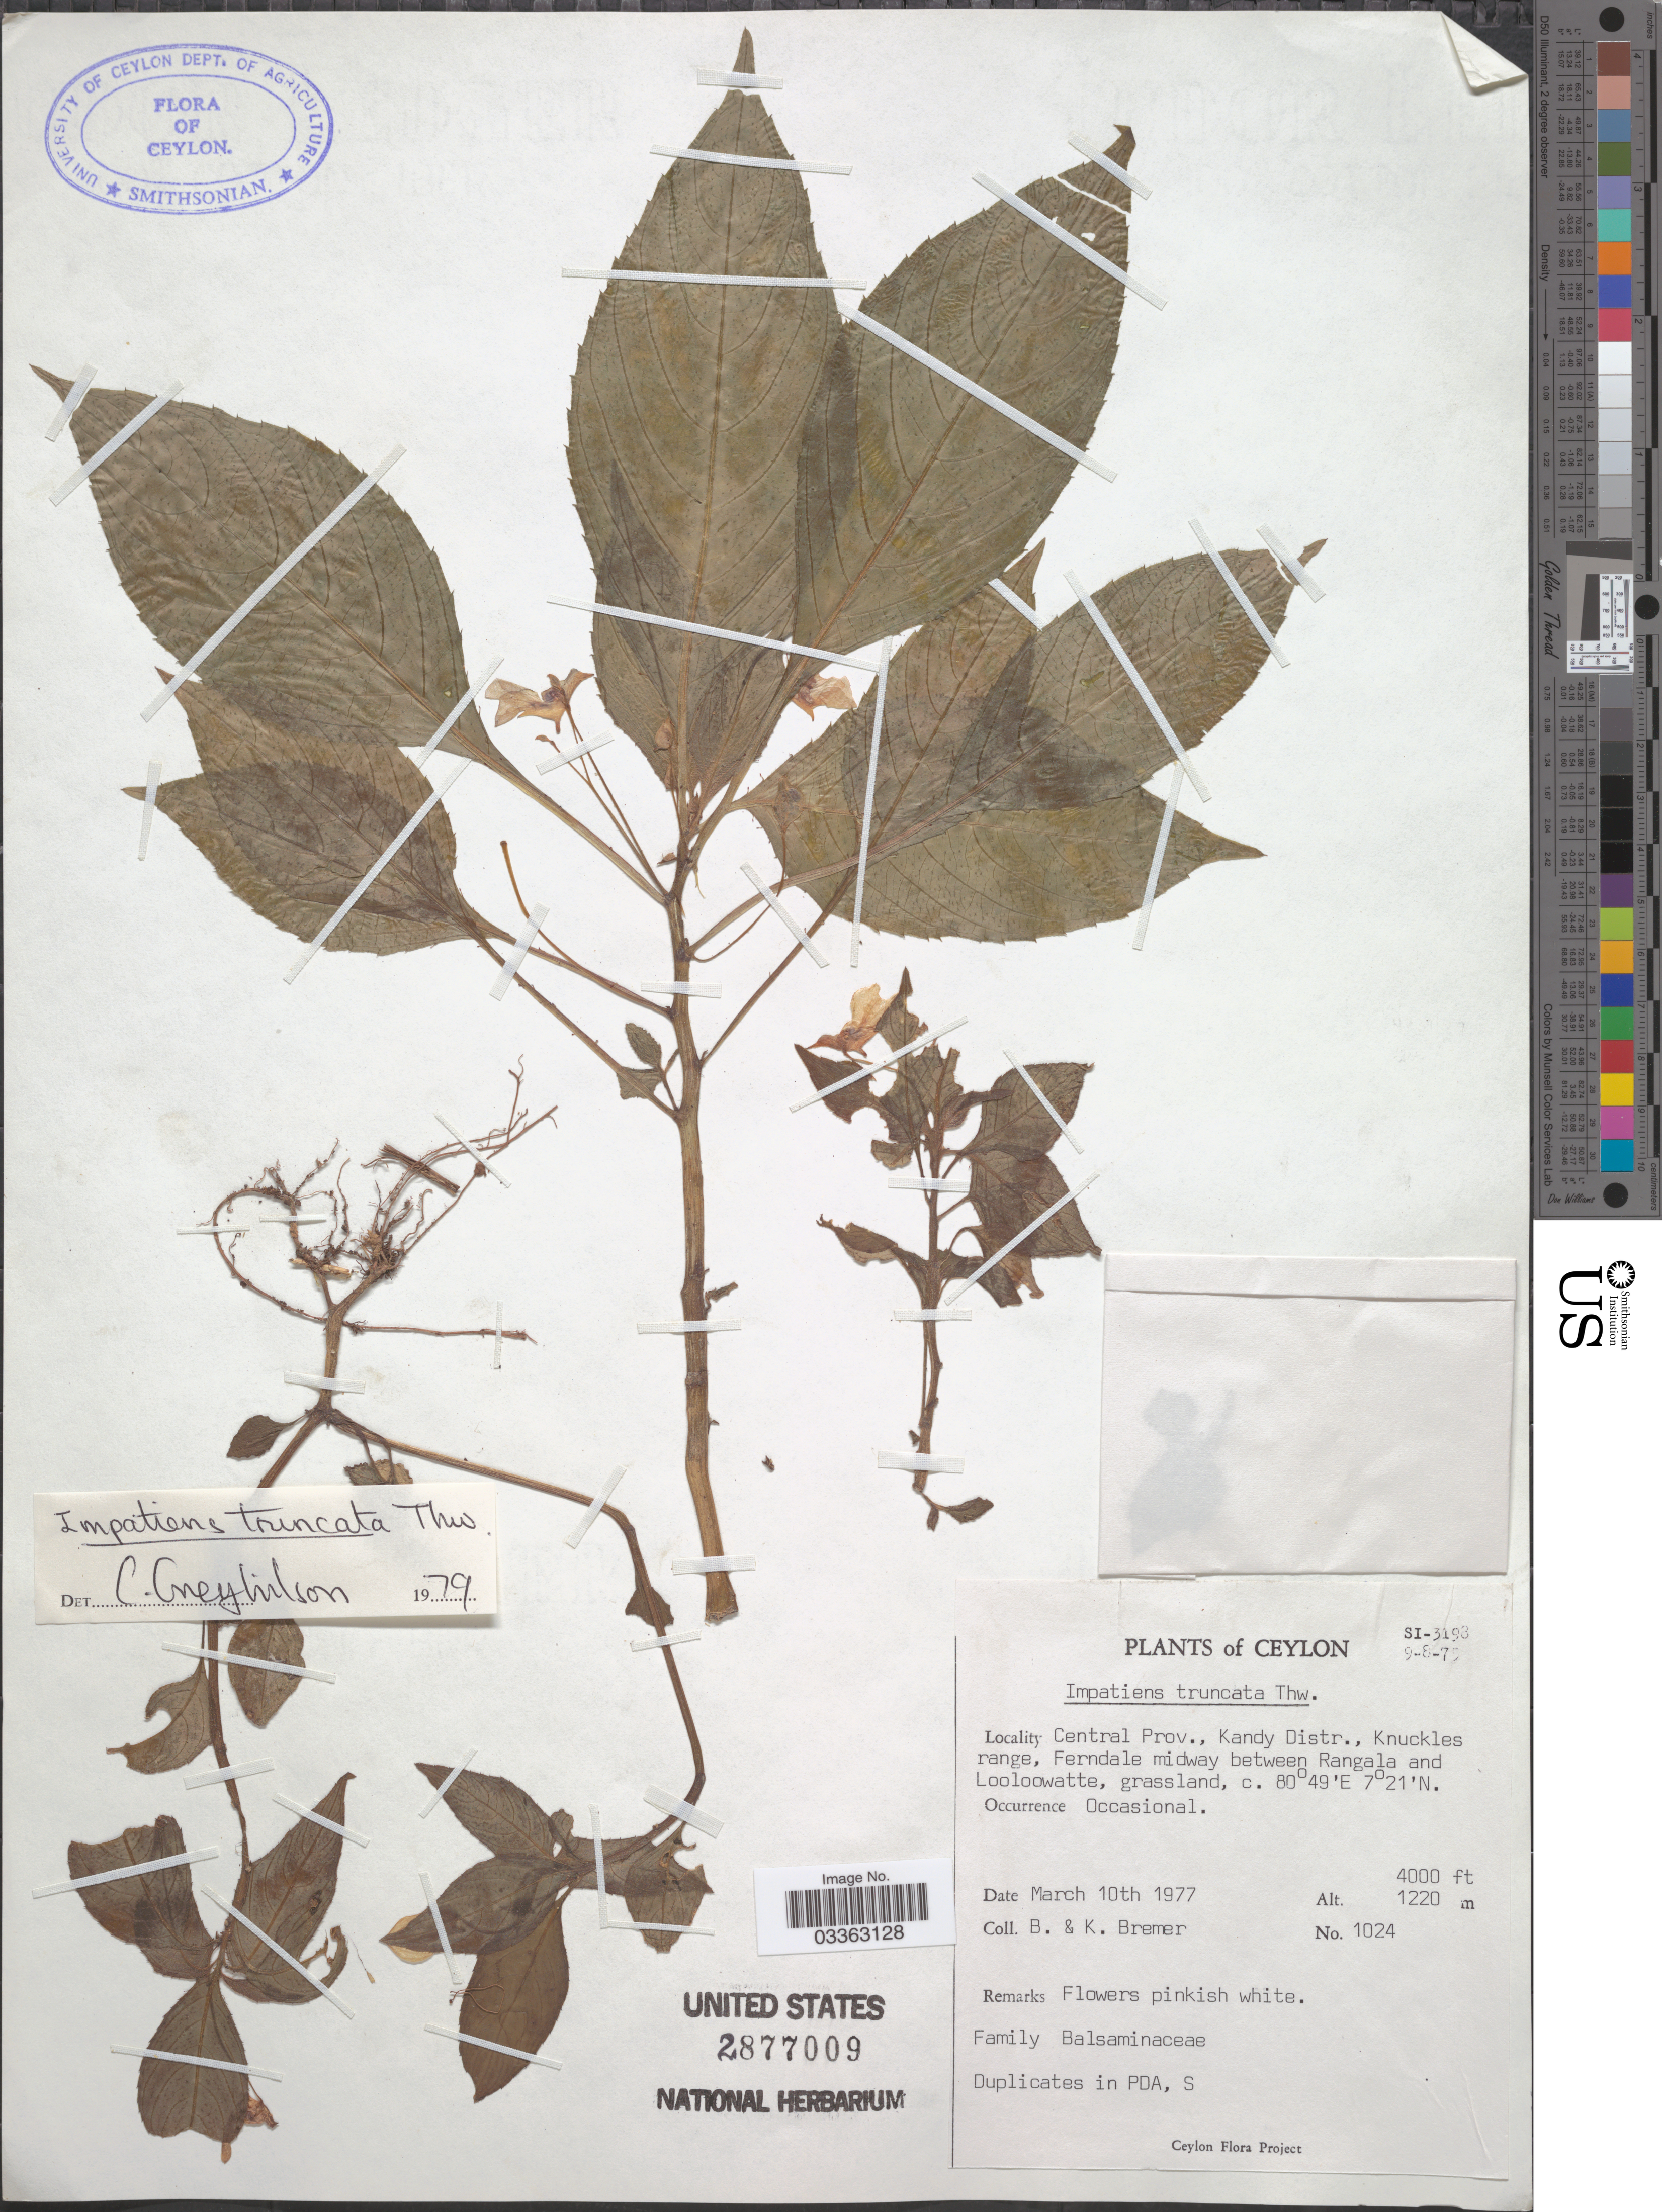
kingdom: Plantae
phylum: Tracheophyta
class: Magnoliopsida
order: Ericales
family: Balsaminaceae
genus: Impatiens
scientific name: Impatiens truncata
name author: Thwaites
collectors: B. Bremer & K. Bremer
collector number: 1024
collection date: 1977-03-10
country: Sri Lanka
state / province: Central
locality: Ceylon, Kandy Distr., Knuckles range, Ferndale midway between Rangala and Looloowatte.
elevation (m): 1219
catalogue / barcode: US 2877009